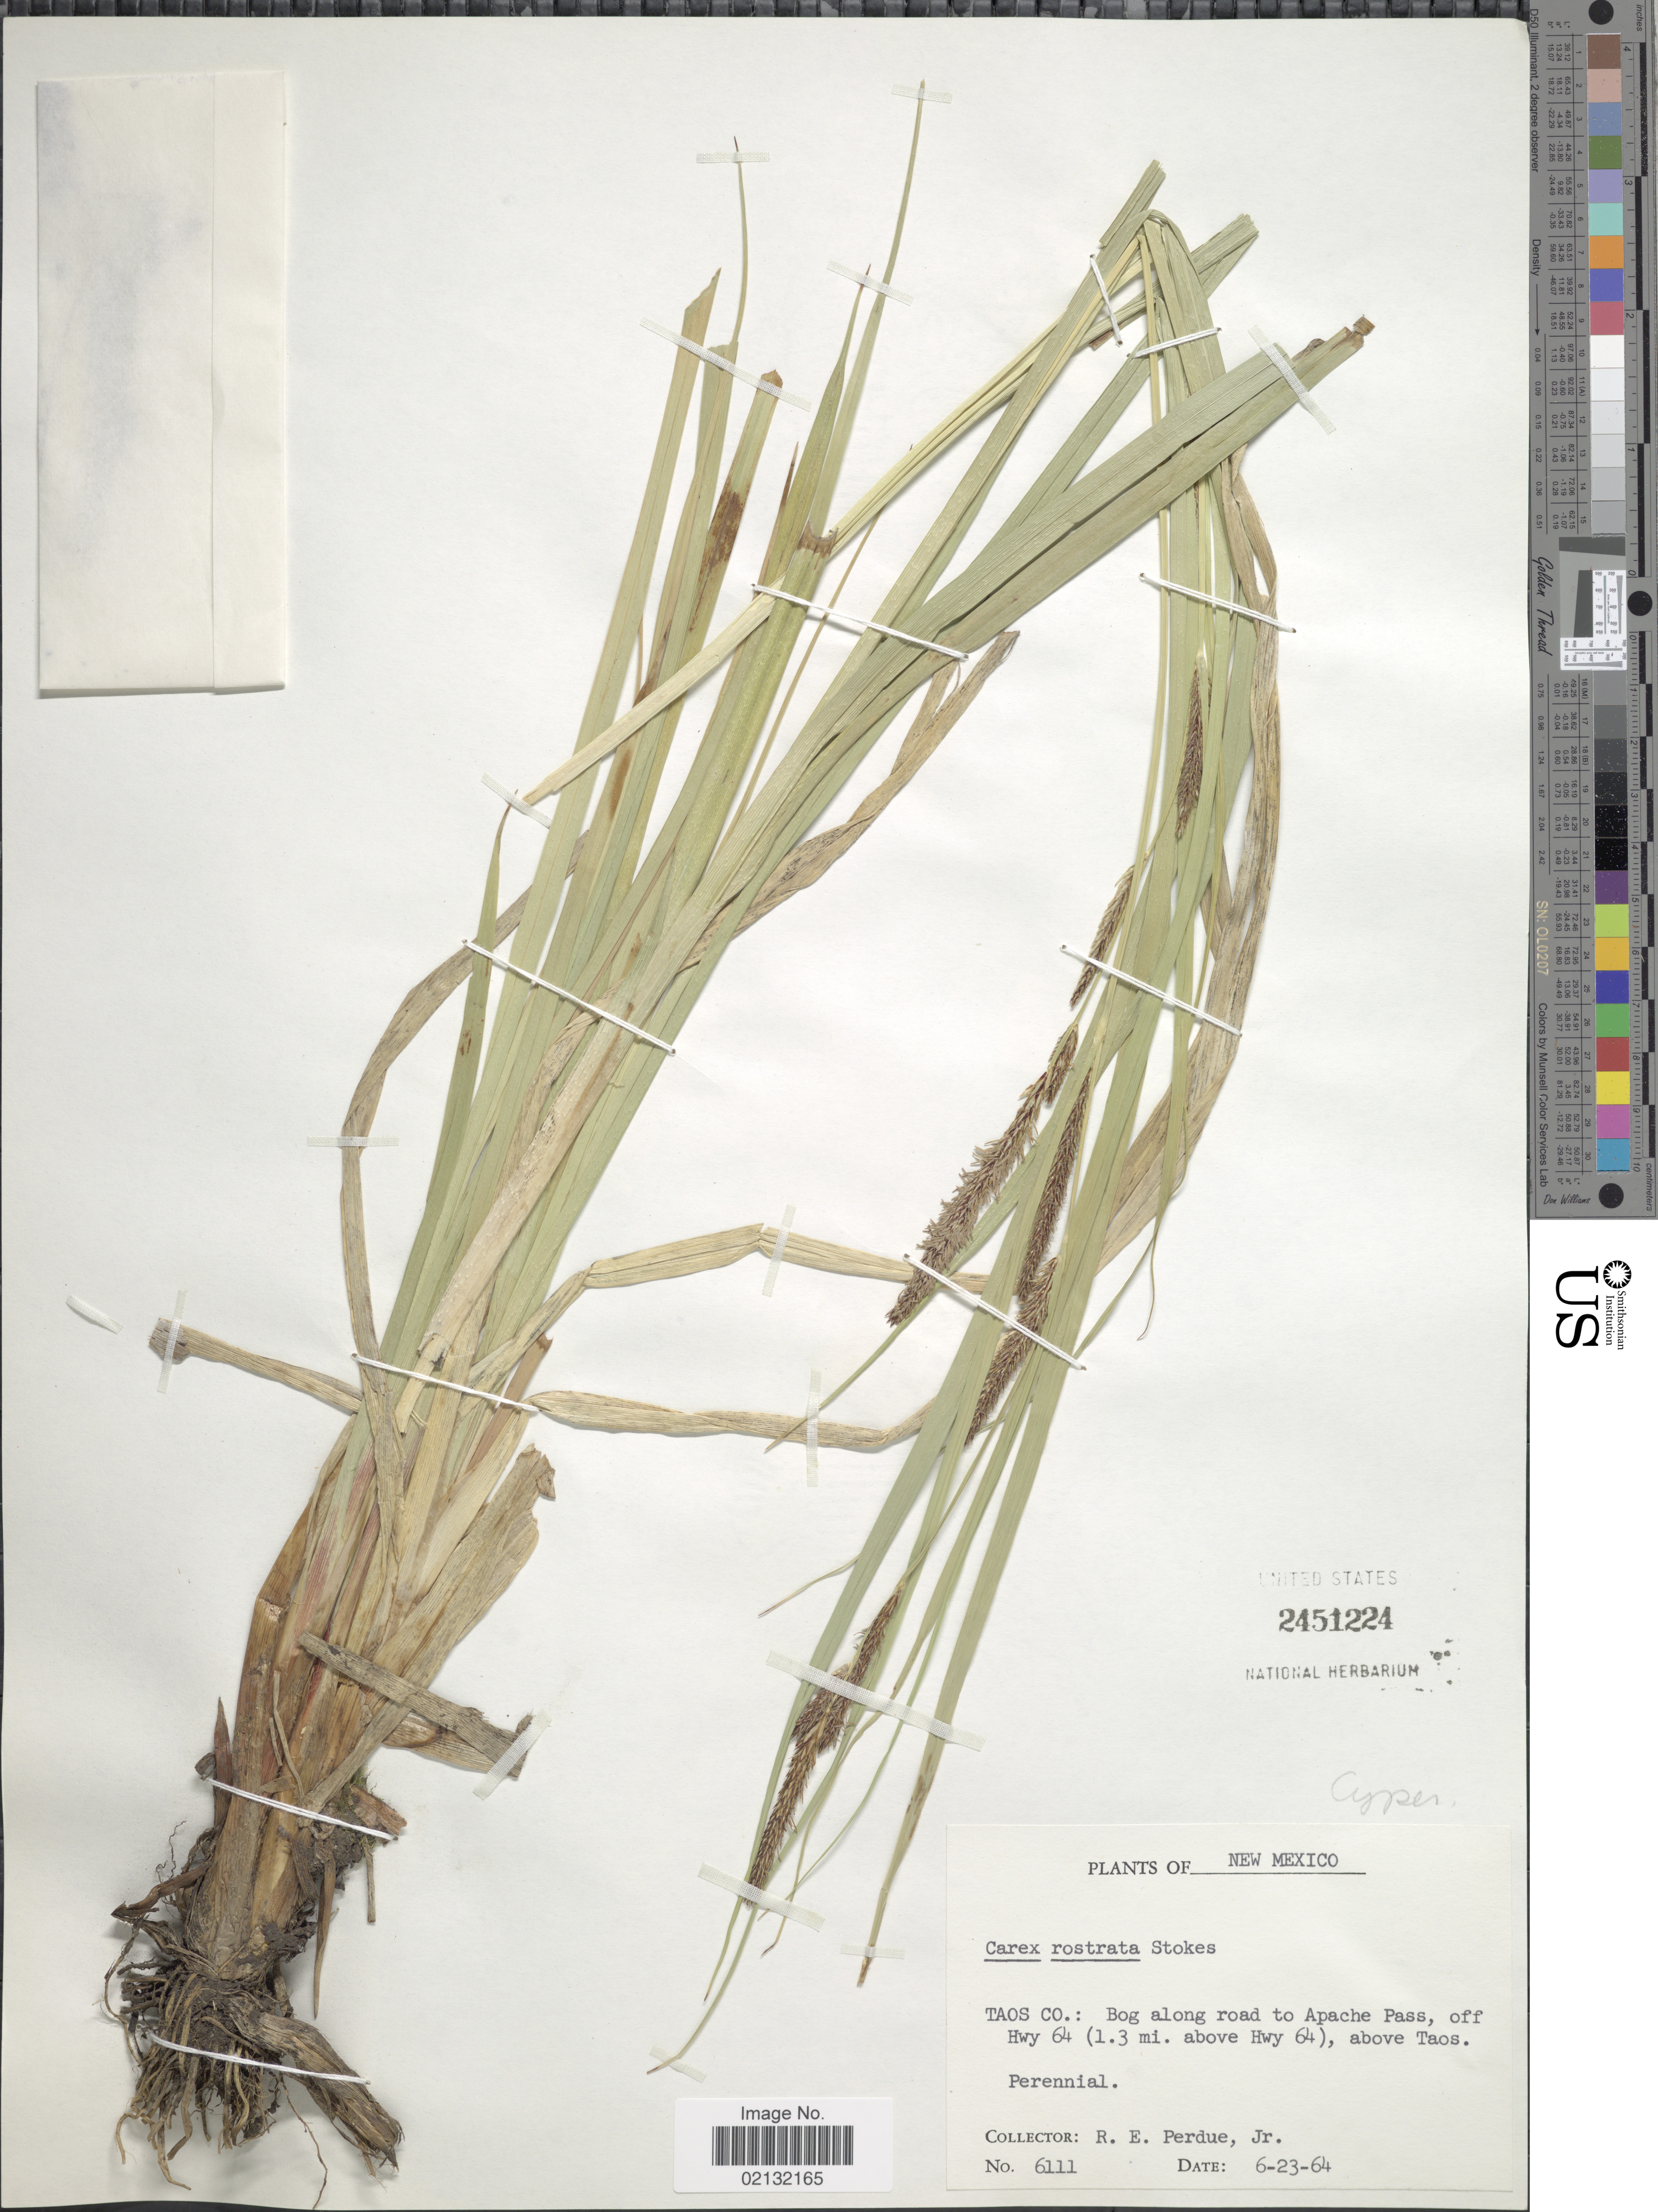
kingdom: Plantae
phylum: Tracheophyta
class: Liliopsida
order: Poales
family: Cyperaceae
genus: Carex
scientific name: Carex rostrata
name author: Stokes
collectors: R. E. Perdue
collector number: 6111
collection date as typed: Transcribed d/m/y: 23/6/64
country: United States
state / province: New Mexico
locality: New Mexico, Taos Co.: Bog along road to Apache Pass, off Hwy 64 (1.3 mi. above Hwy 64), above Taos.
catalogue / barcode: US 2451224